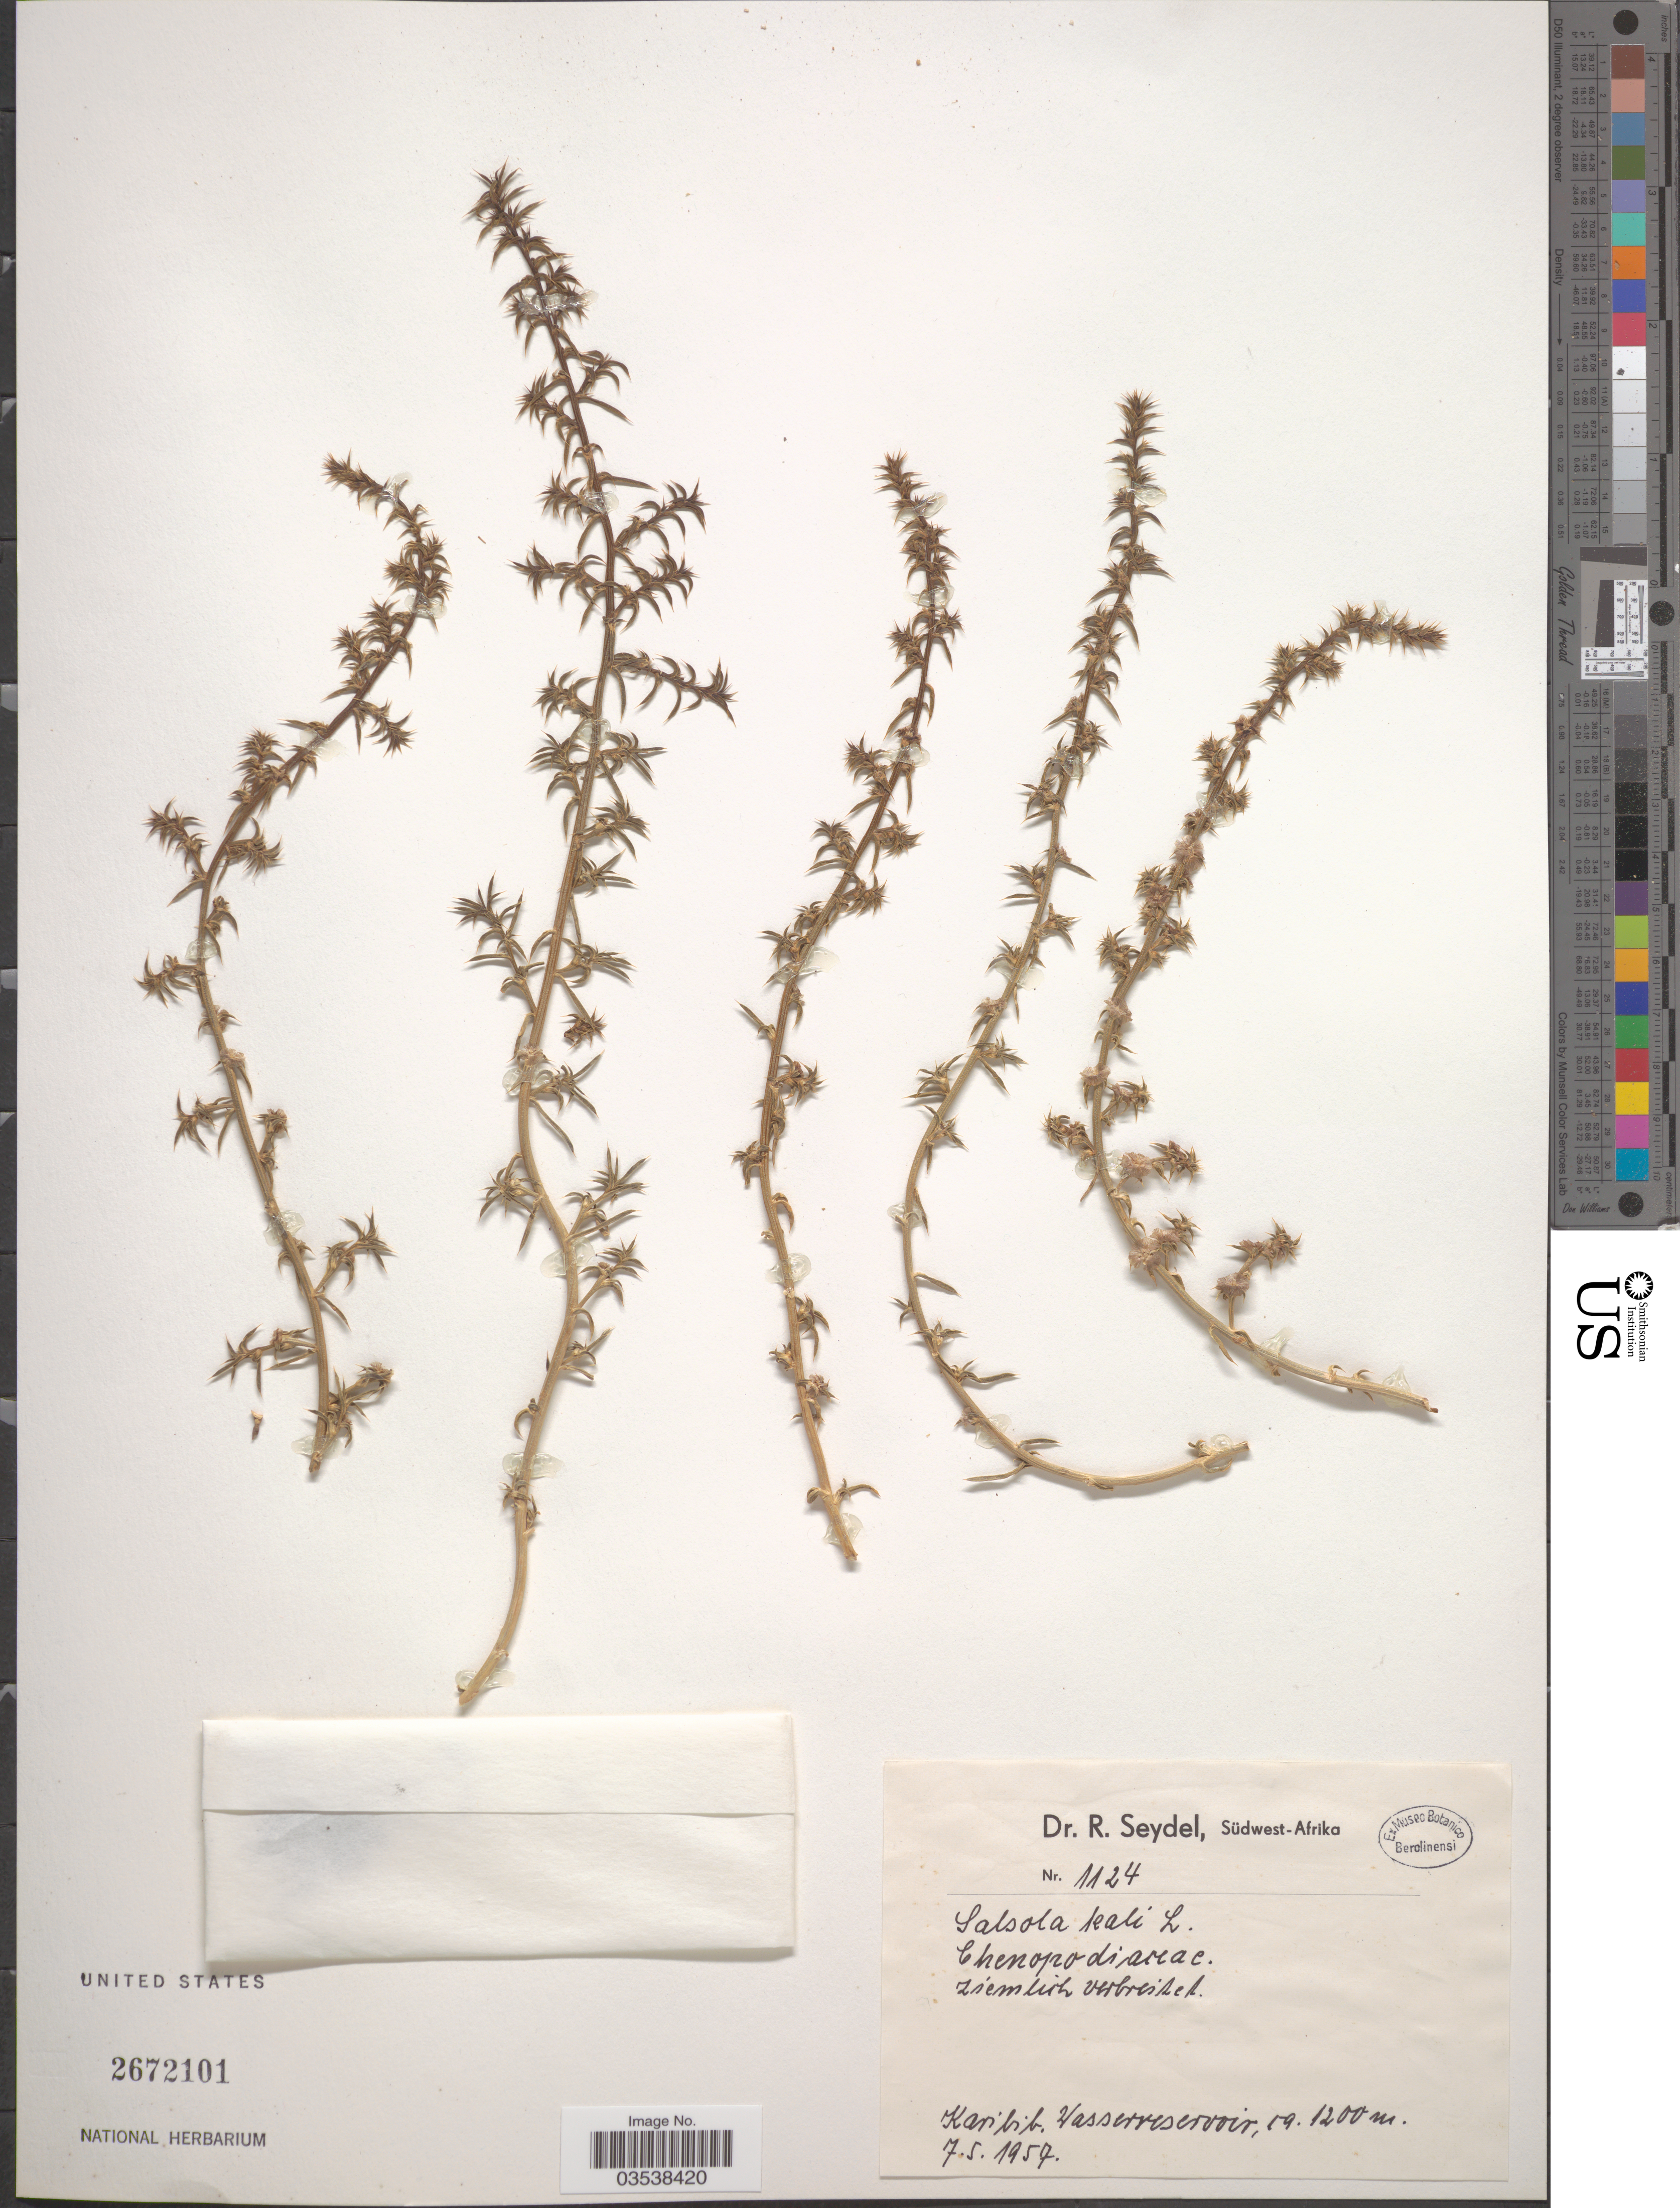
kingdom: Plantae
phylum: Tracheophyta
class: Magnoliopsida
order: Caryophyllales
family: Amaranthaceae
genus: Salsola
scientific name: Salsola kali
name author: L.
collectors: R. Seydel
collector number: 1124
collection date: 1957-05-07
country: Namibia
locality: Südwest-Afrika. Karibib. Wasserreservoir.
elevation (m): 1200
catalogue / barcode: US 2672101